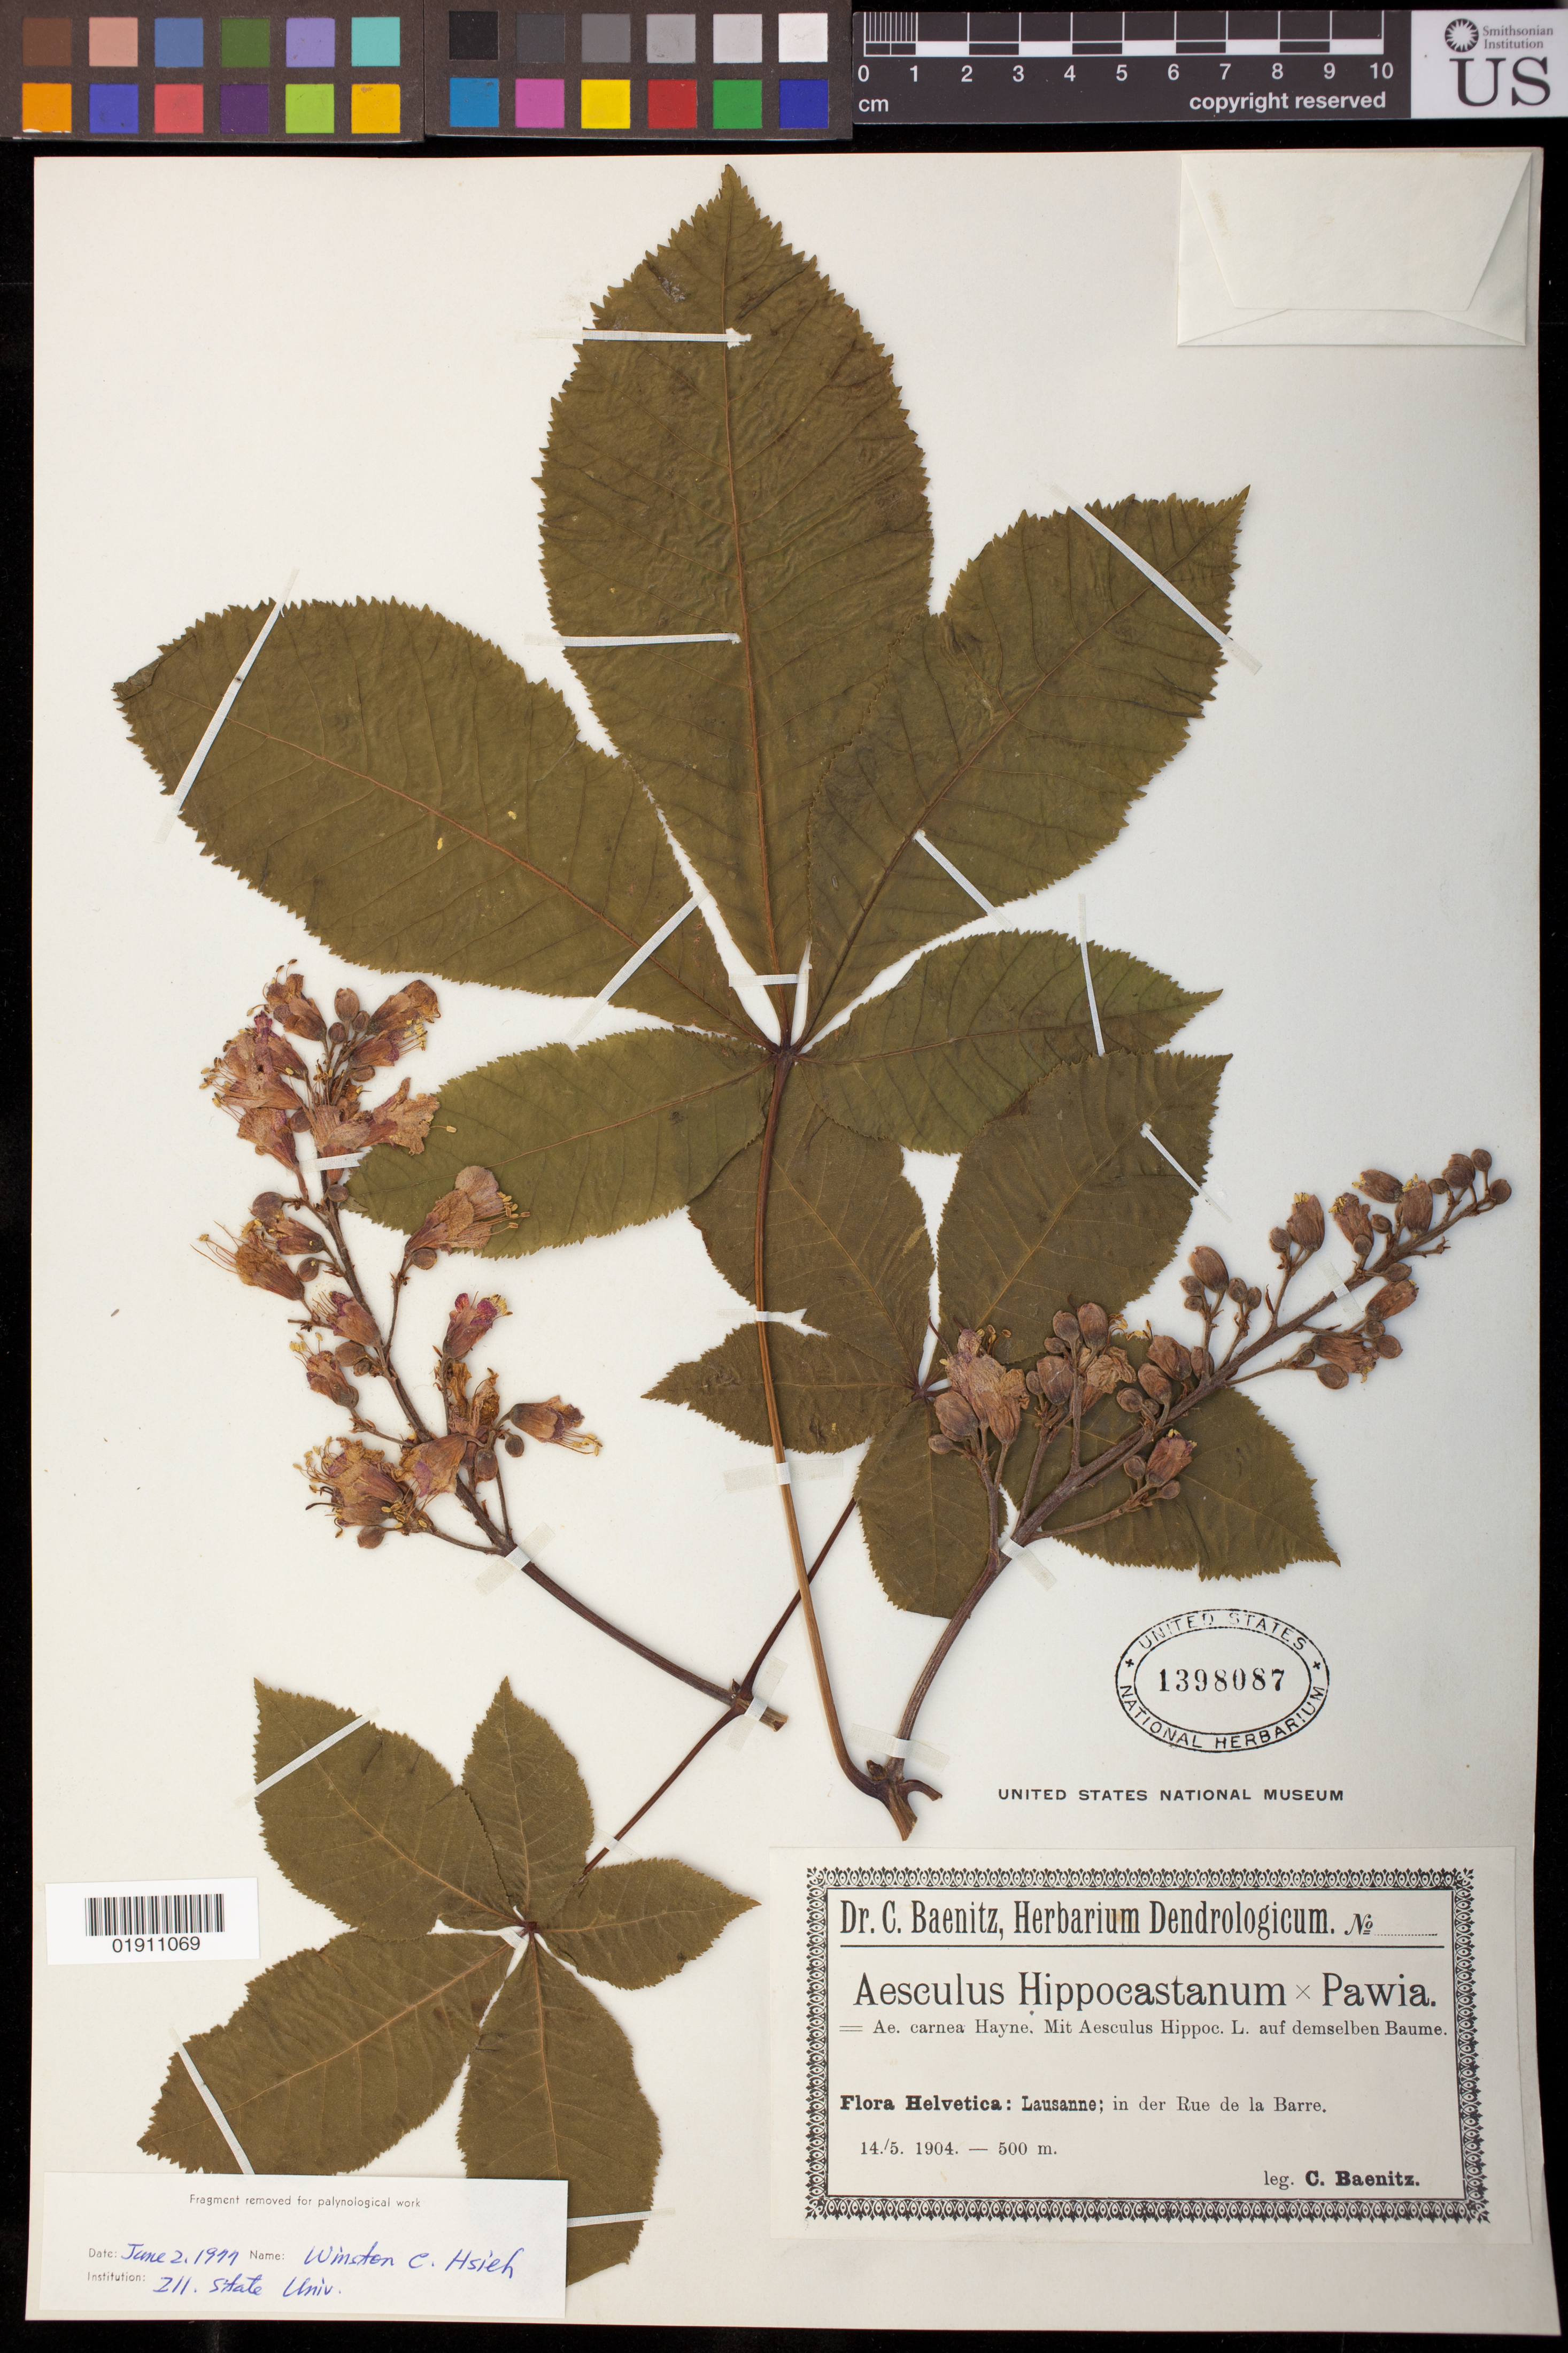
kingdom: Plantae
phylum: Tracheophyta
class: Magnoliopsida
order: Sapindales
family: Sapindaceae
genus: Aesculus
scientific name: Aesculus hippocastanum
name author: L.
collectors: C. G. Baenitz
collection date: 1904-05-14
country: Switzerland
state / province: Vaud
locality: Lausanne; in der Rue de la Barre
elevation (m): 500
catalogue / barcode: US 1398087